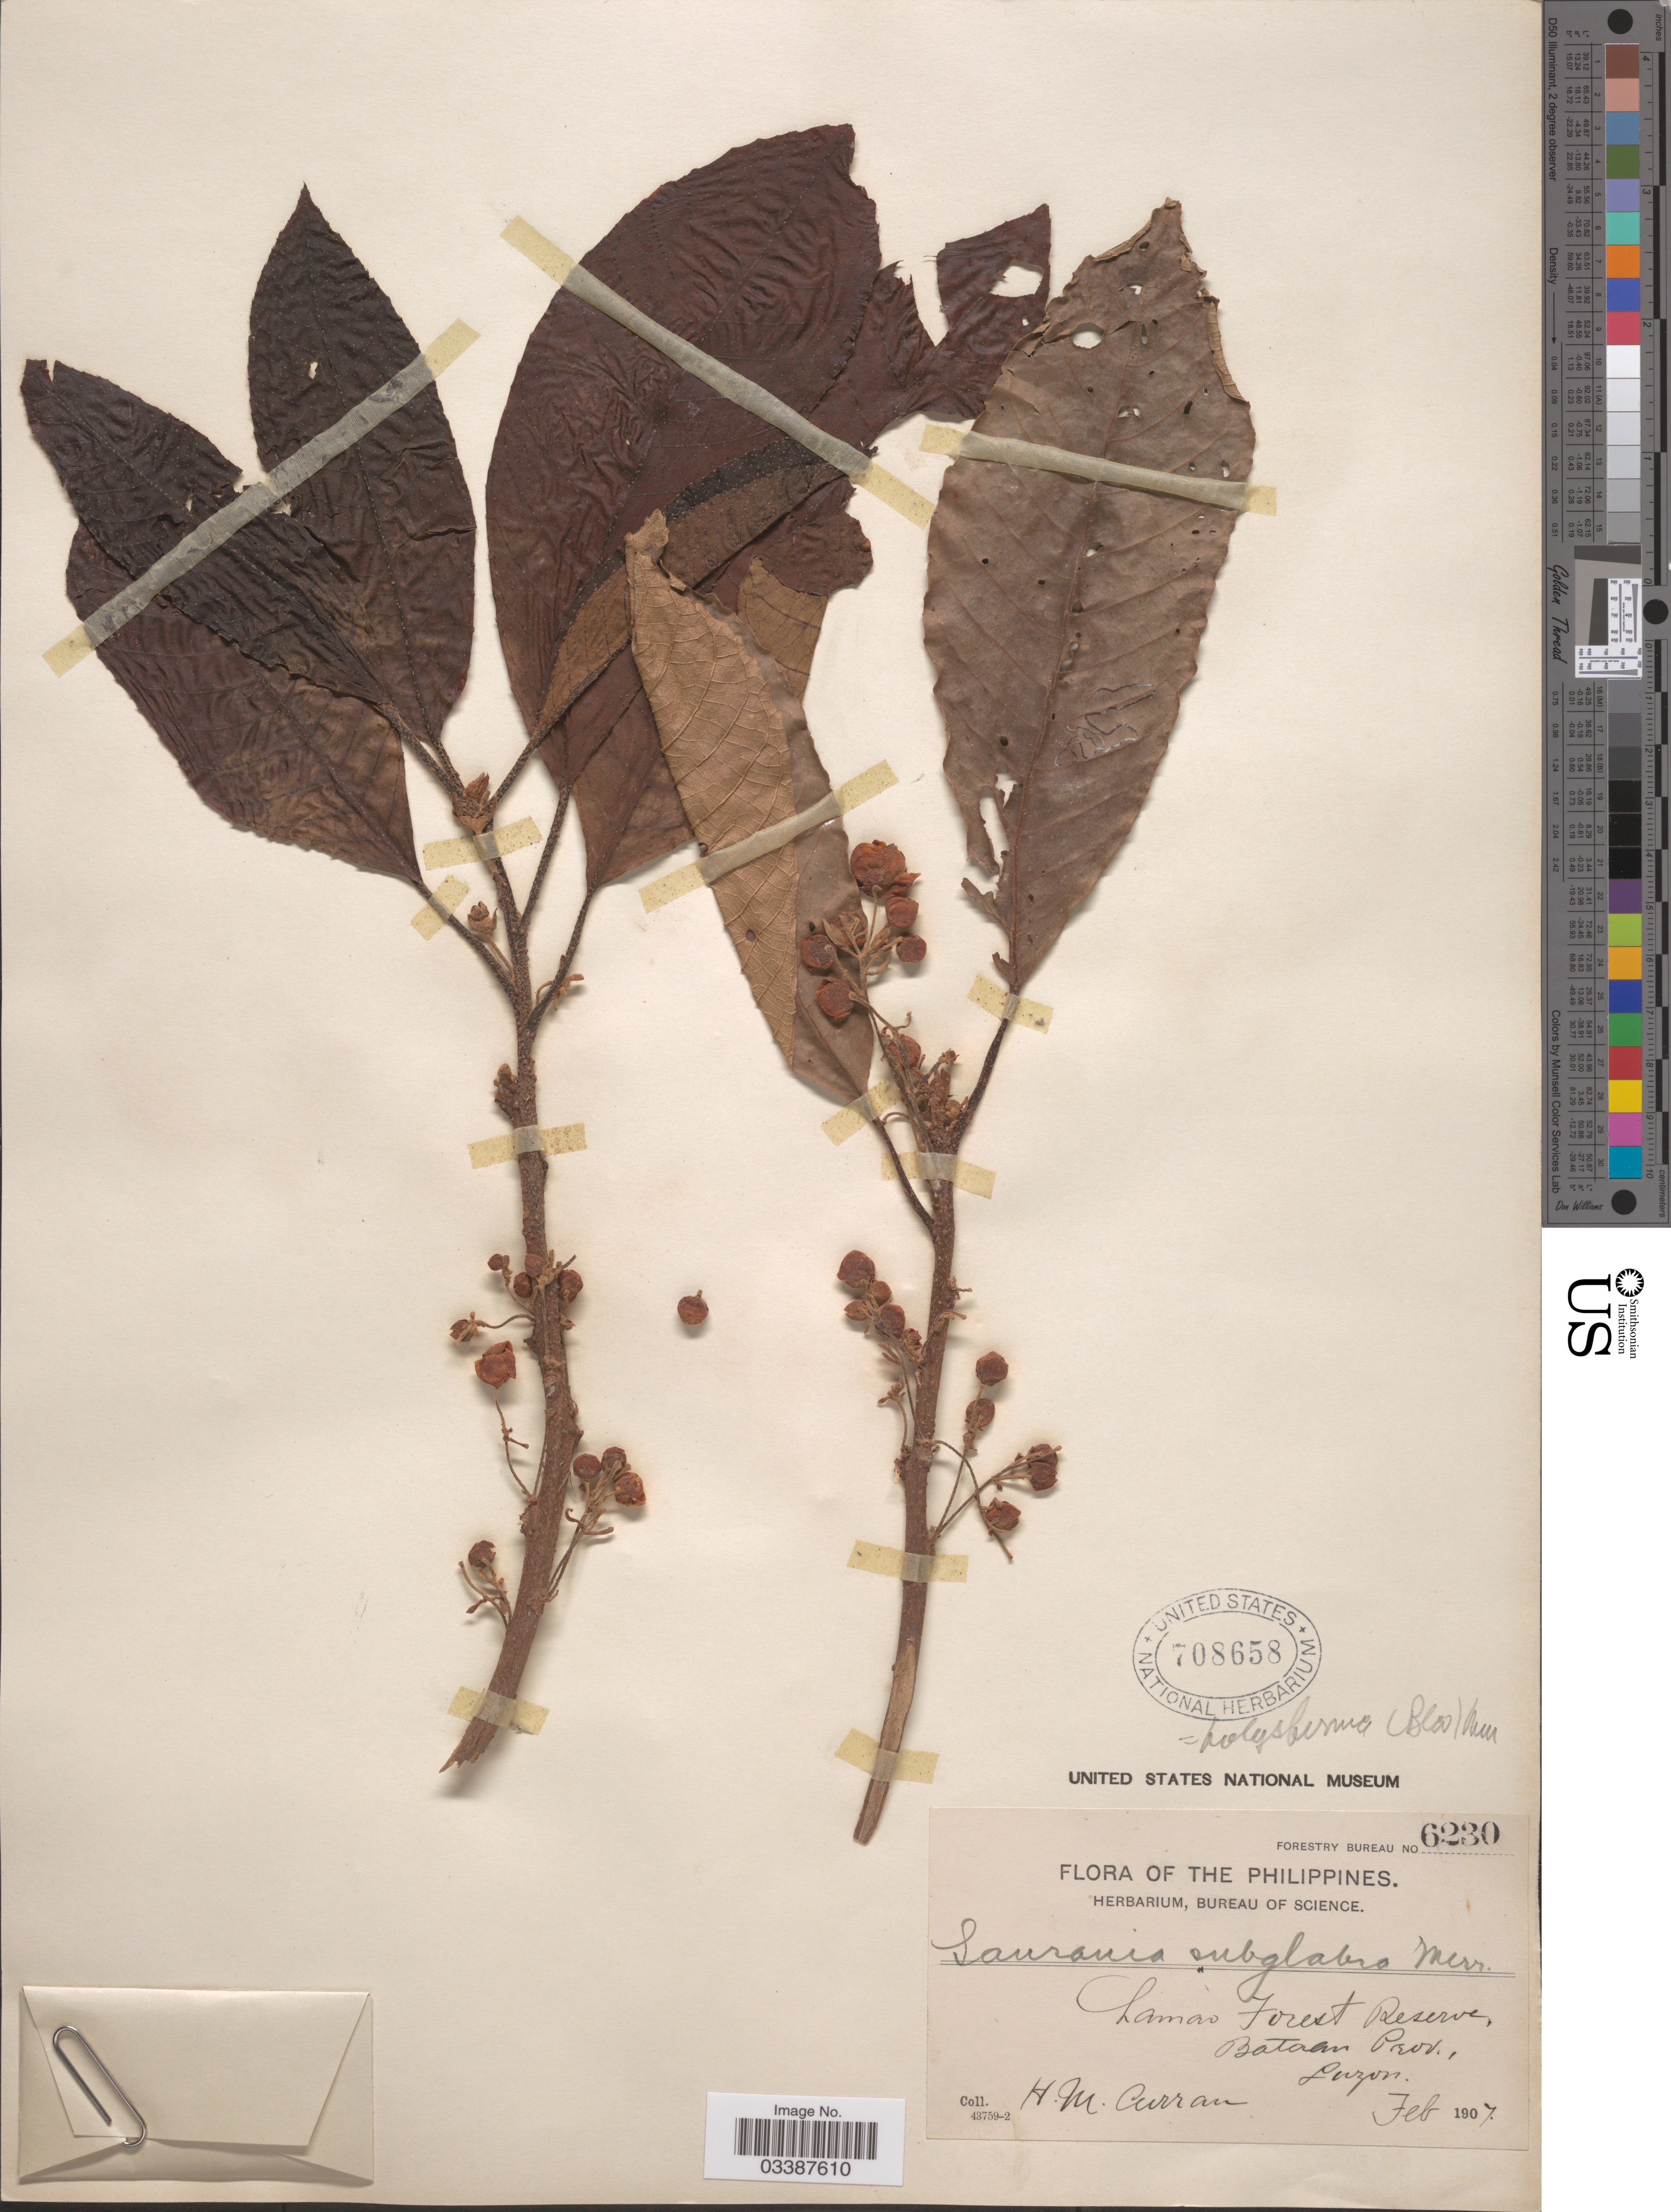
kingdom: Plantae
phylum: Tracheophyta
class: Magnoliopsida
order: Ericales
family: Actinidiaceae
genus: Saurauia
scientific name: Saurauia polysperma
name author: Merr.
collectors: H. M. Curran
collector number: Forestry Bureau 6230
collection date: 1907-02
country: Philippines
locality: Lamao Forest Reserve, Bataan Prov., Luzon.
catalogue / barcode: US 708658